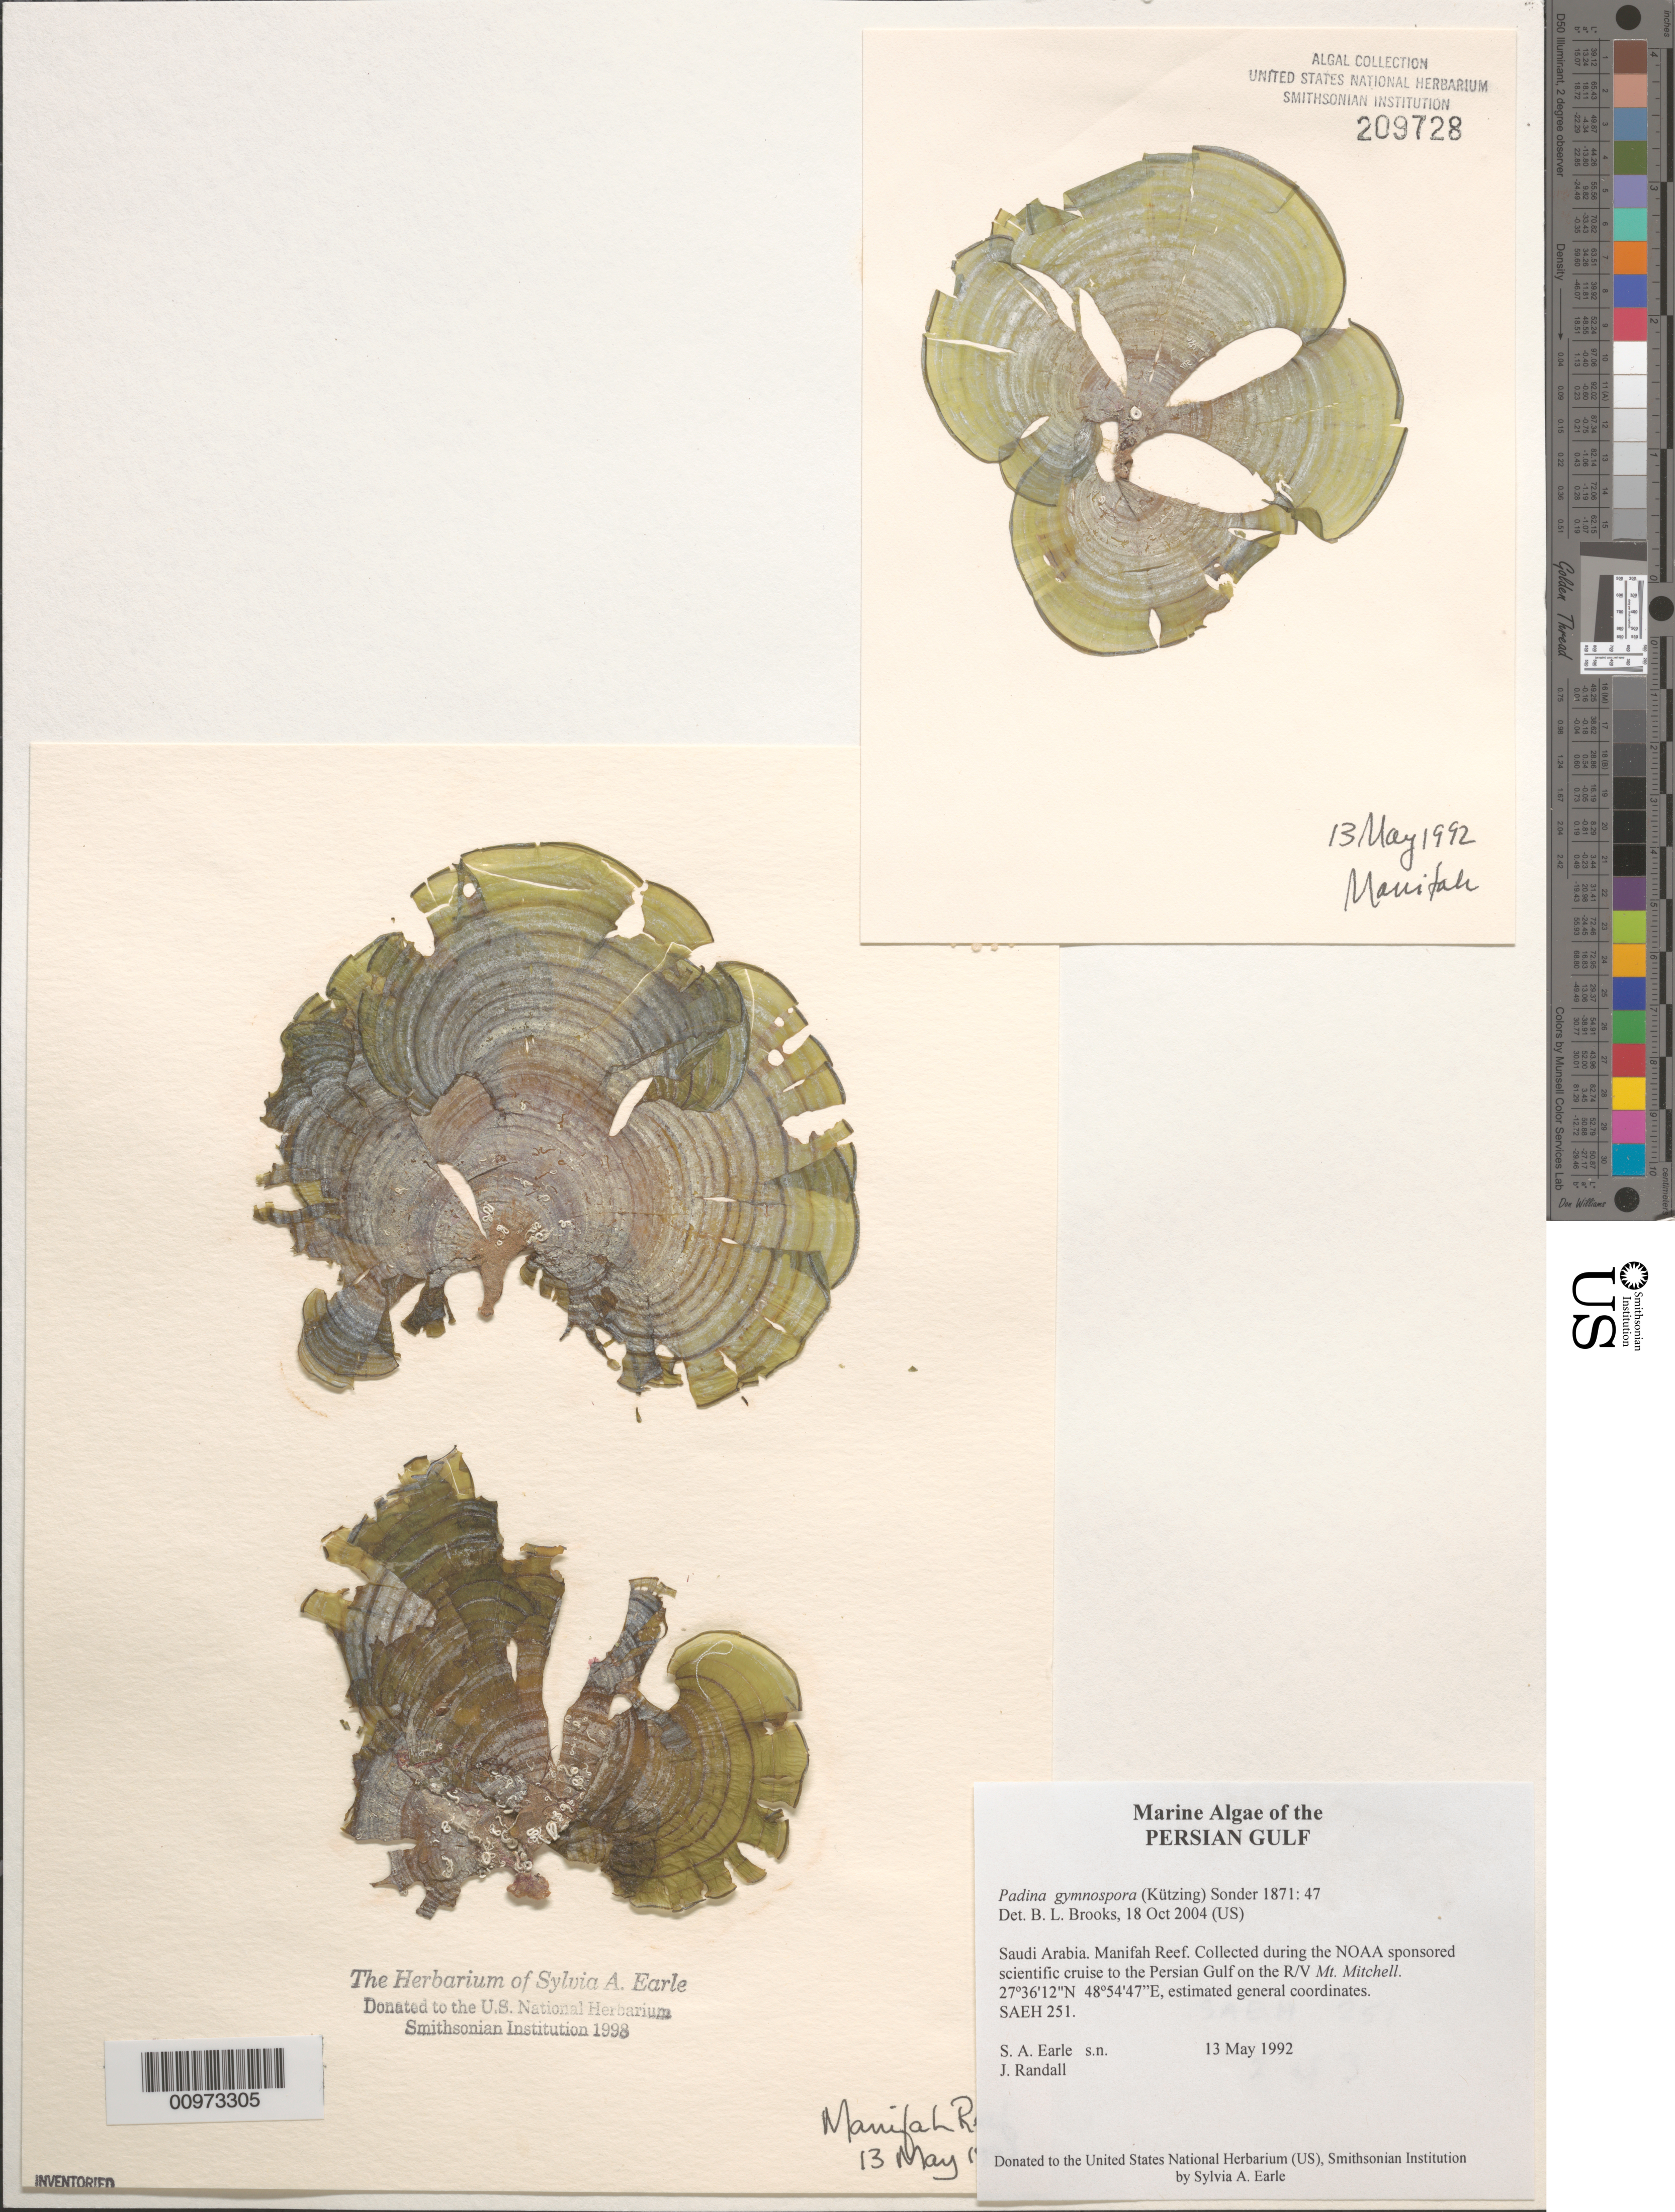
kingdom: Chromista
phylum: Ochrophyta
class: Phaeophyceae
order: Dictyotales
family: Dictyotaceae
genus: Padina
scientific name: Padina gymnospora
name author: (Kütz.) O.G. Sond.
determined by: Brooks, B. L., (BOT), Smithsonian Institution - National Museum of Natural History (UNITED STATES)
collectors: S. A. Earle & J. Randall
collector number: SAEH 251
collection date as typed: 13 May 1992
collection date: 1992-05-13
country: Saudi Arabia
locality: Manifah Reef, Persian Gulf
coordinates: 27 36'12"N, 48 54'47"E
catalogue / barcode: US 209728